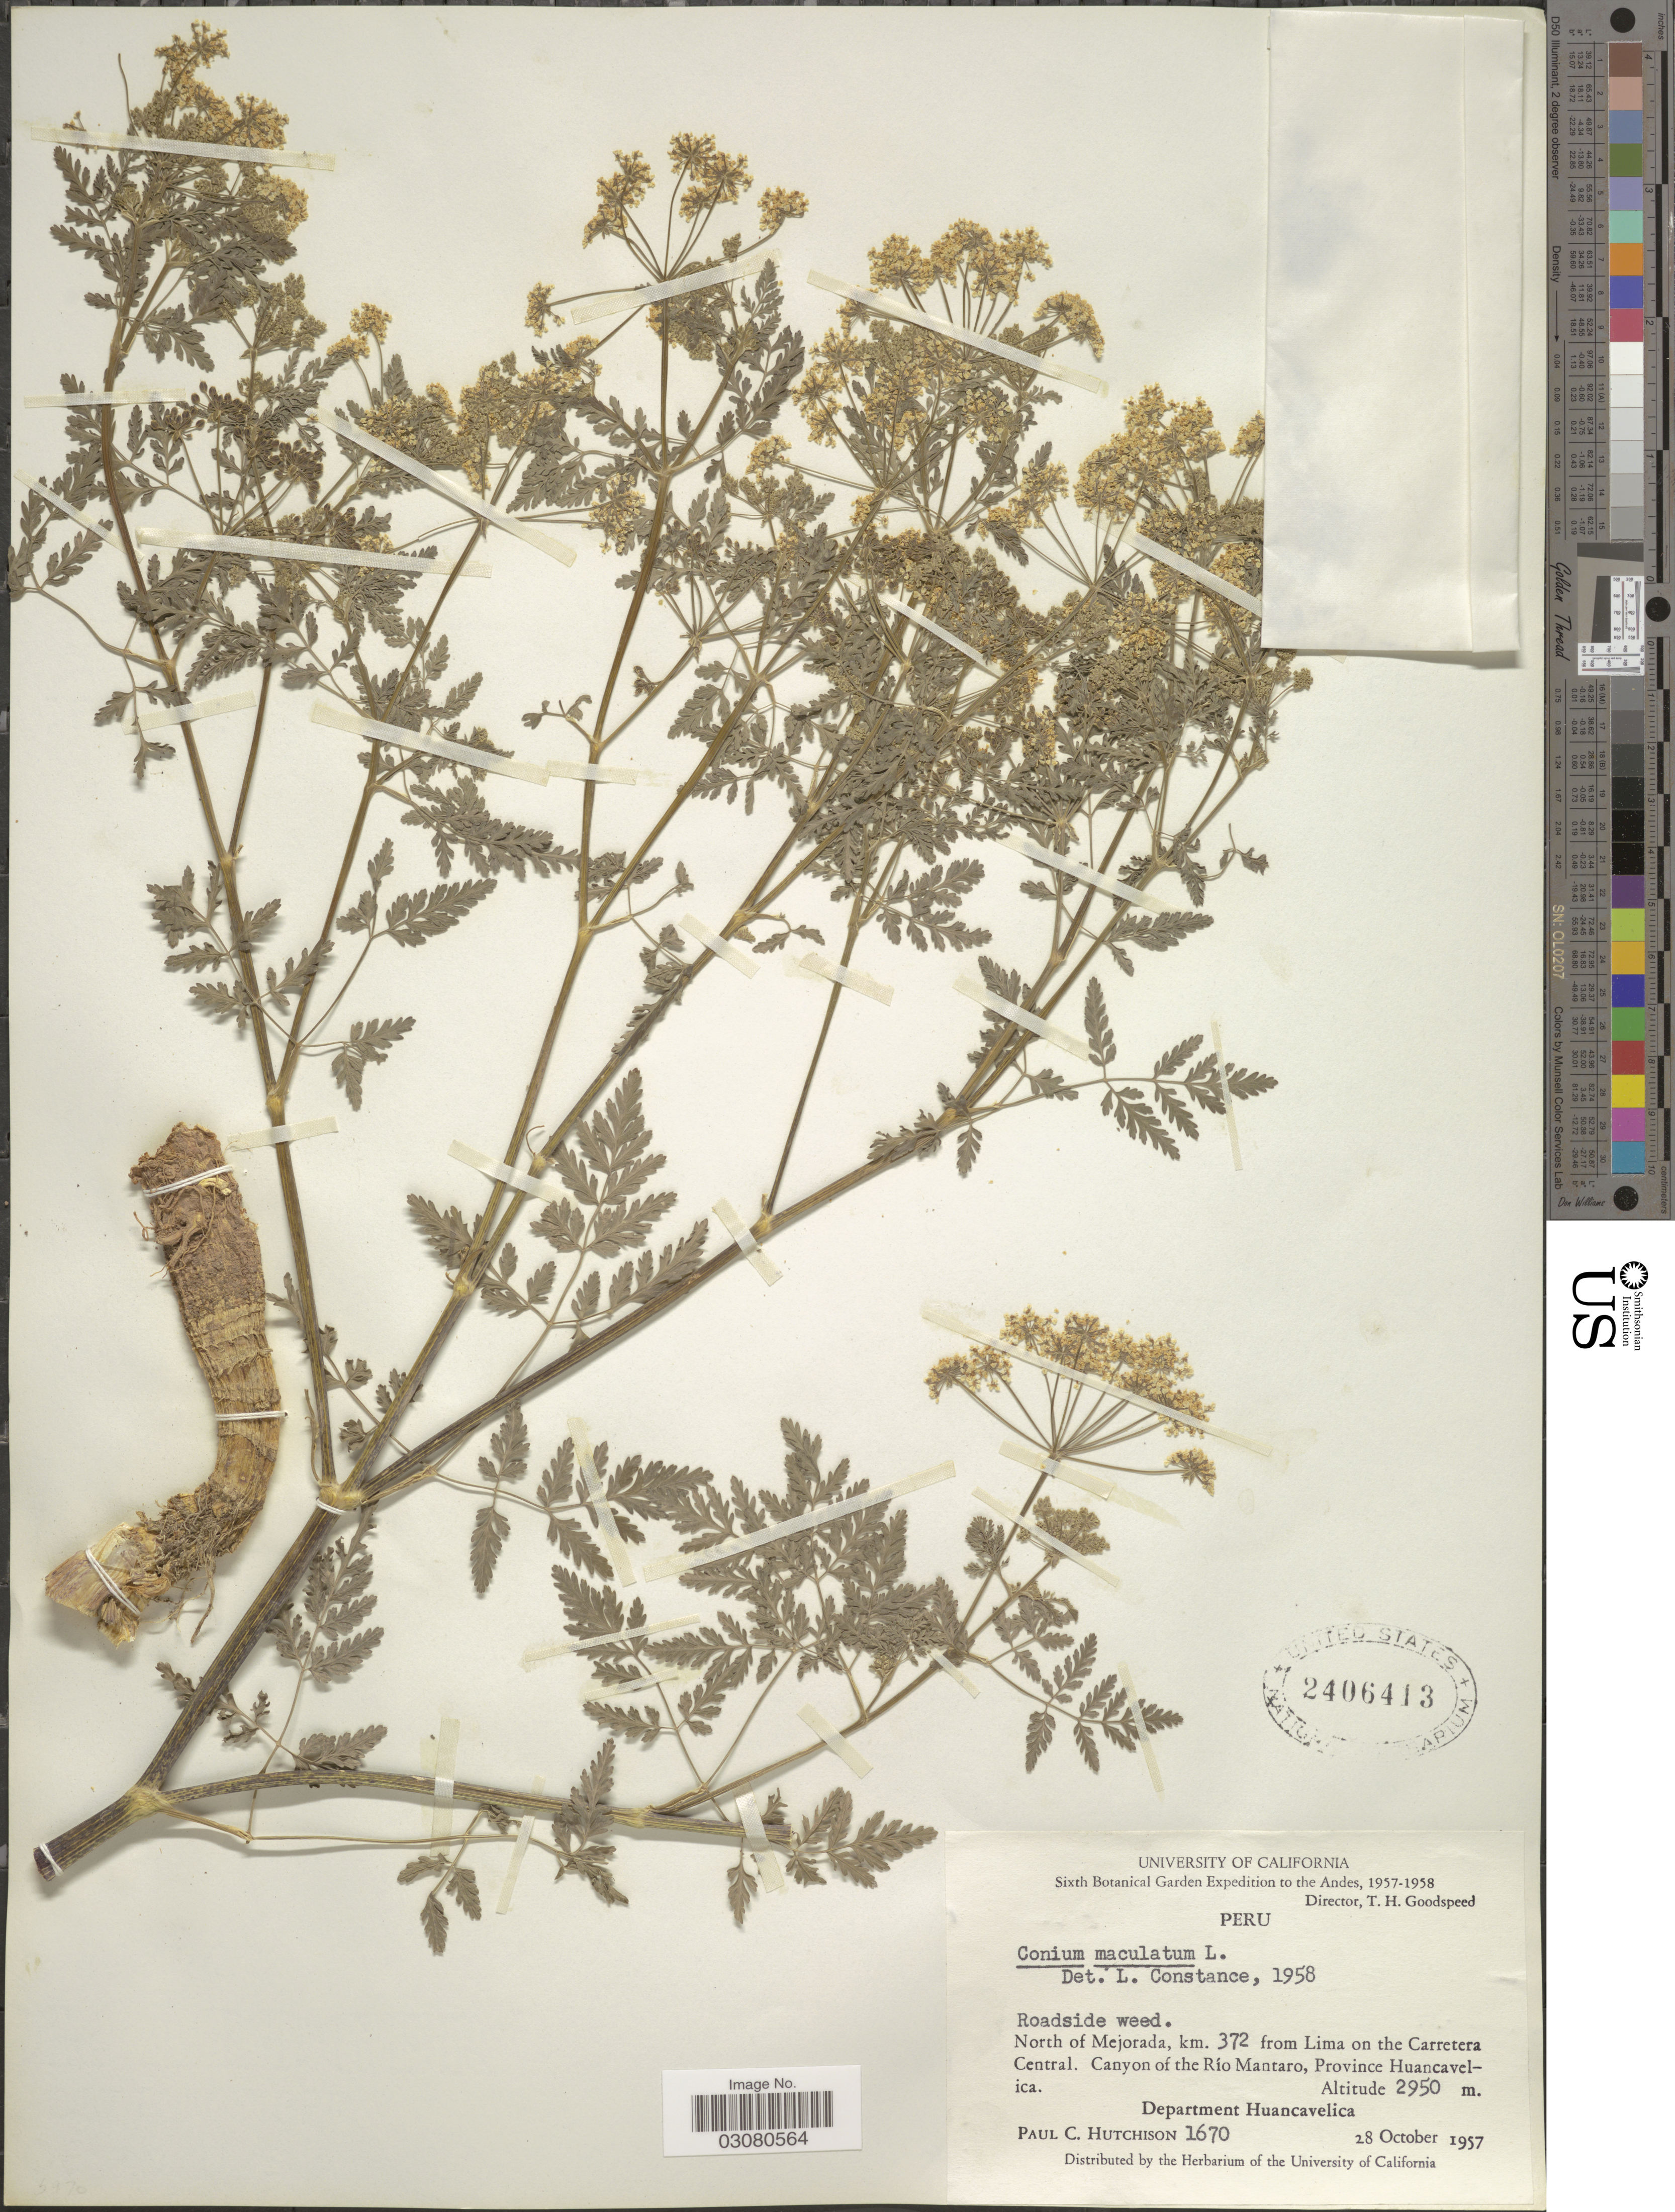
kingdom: Plantae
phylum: Tracheophyta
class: Magnoliopsida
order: Apiales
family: Apiaceae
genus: Conium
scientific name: Conium maculatum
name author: L.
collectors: P. C. Hutchison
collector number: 1670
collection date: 1957-10-28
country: Peru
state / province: Huancavelica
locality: Andes. North of Mejorada, km. 372 from Lima on the Carretera Central. Canyon of the Río Mantaro. Department Huancavelica.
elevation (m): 2950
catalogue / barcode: US 2406413